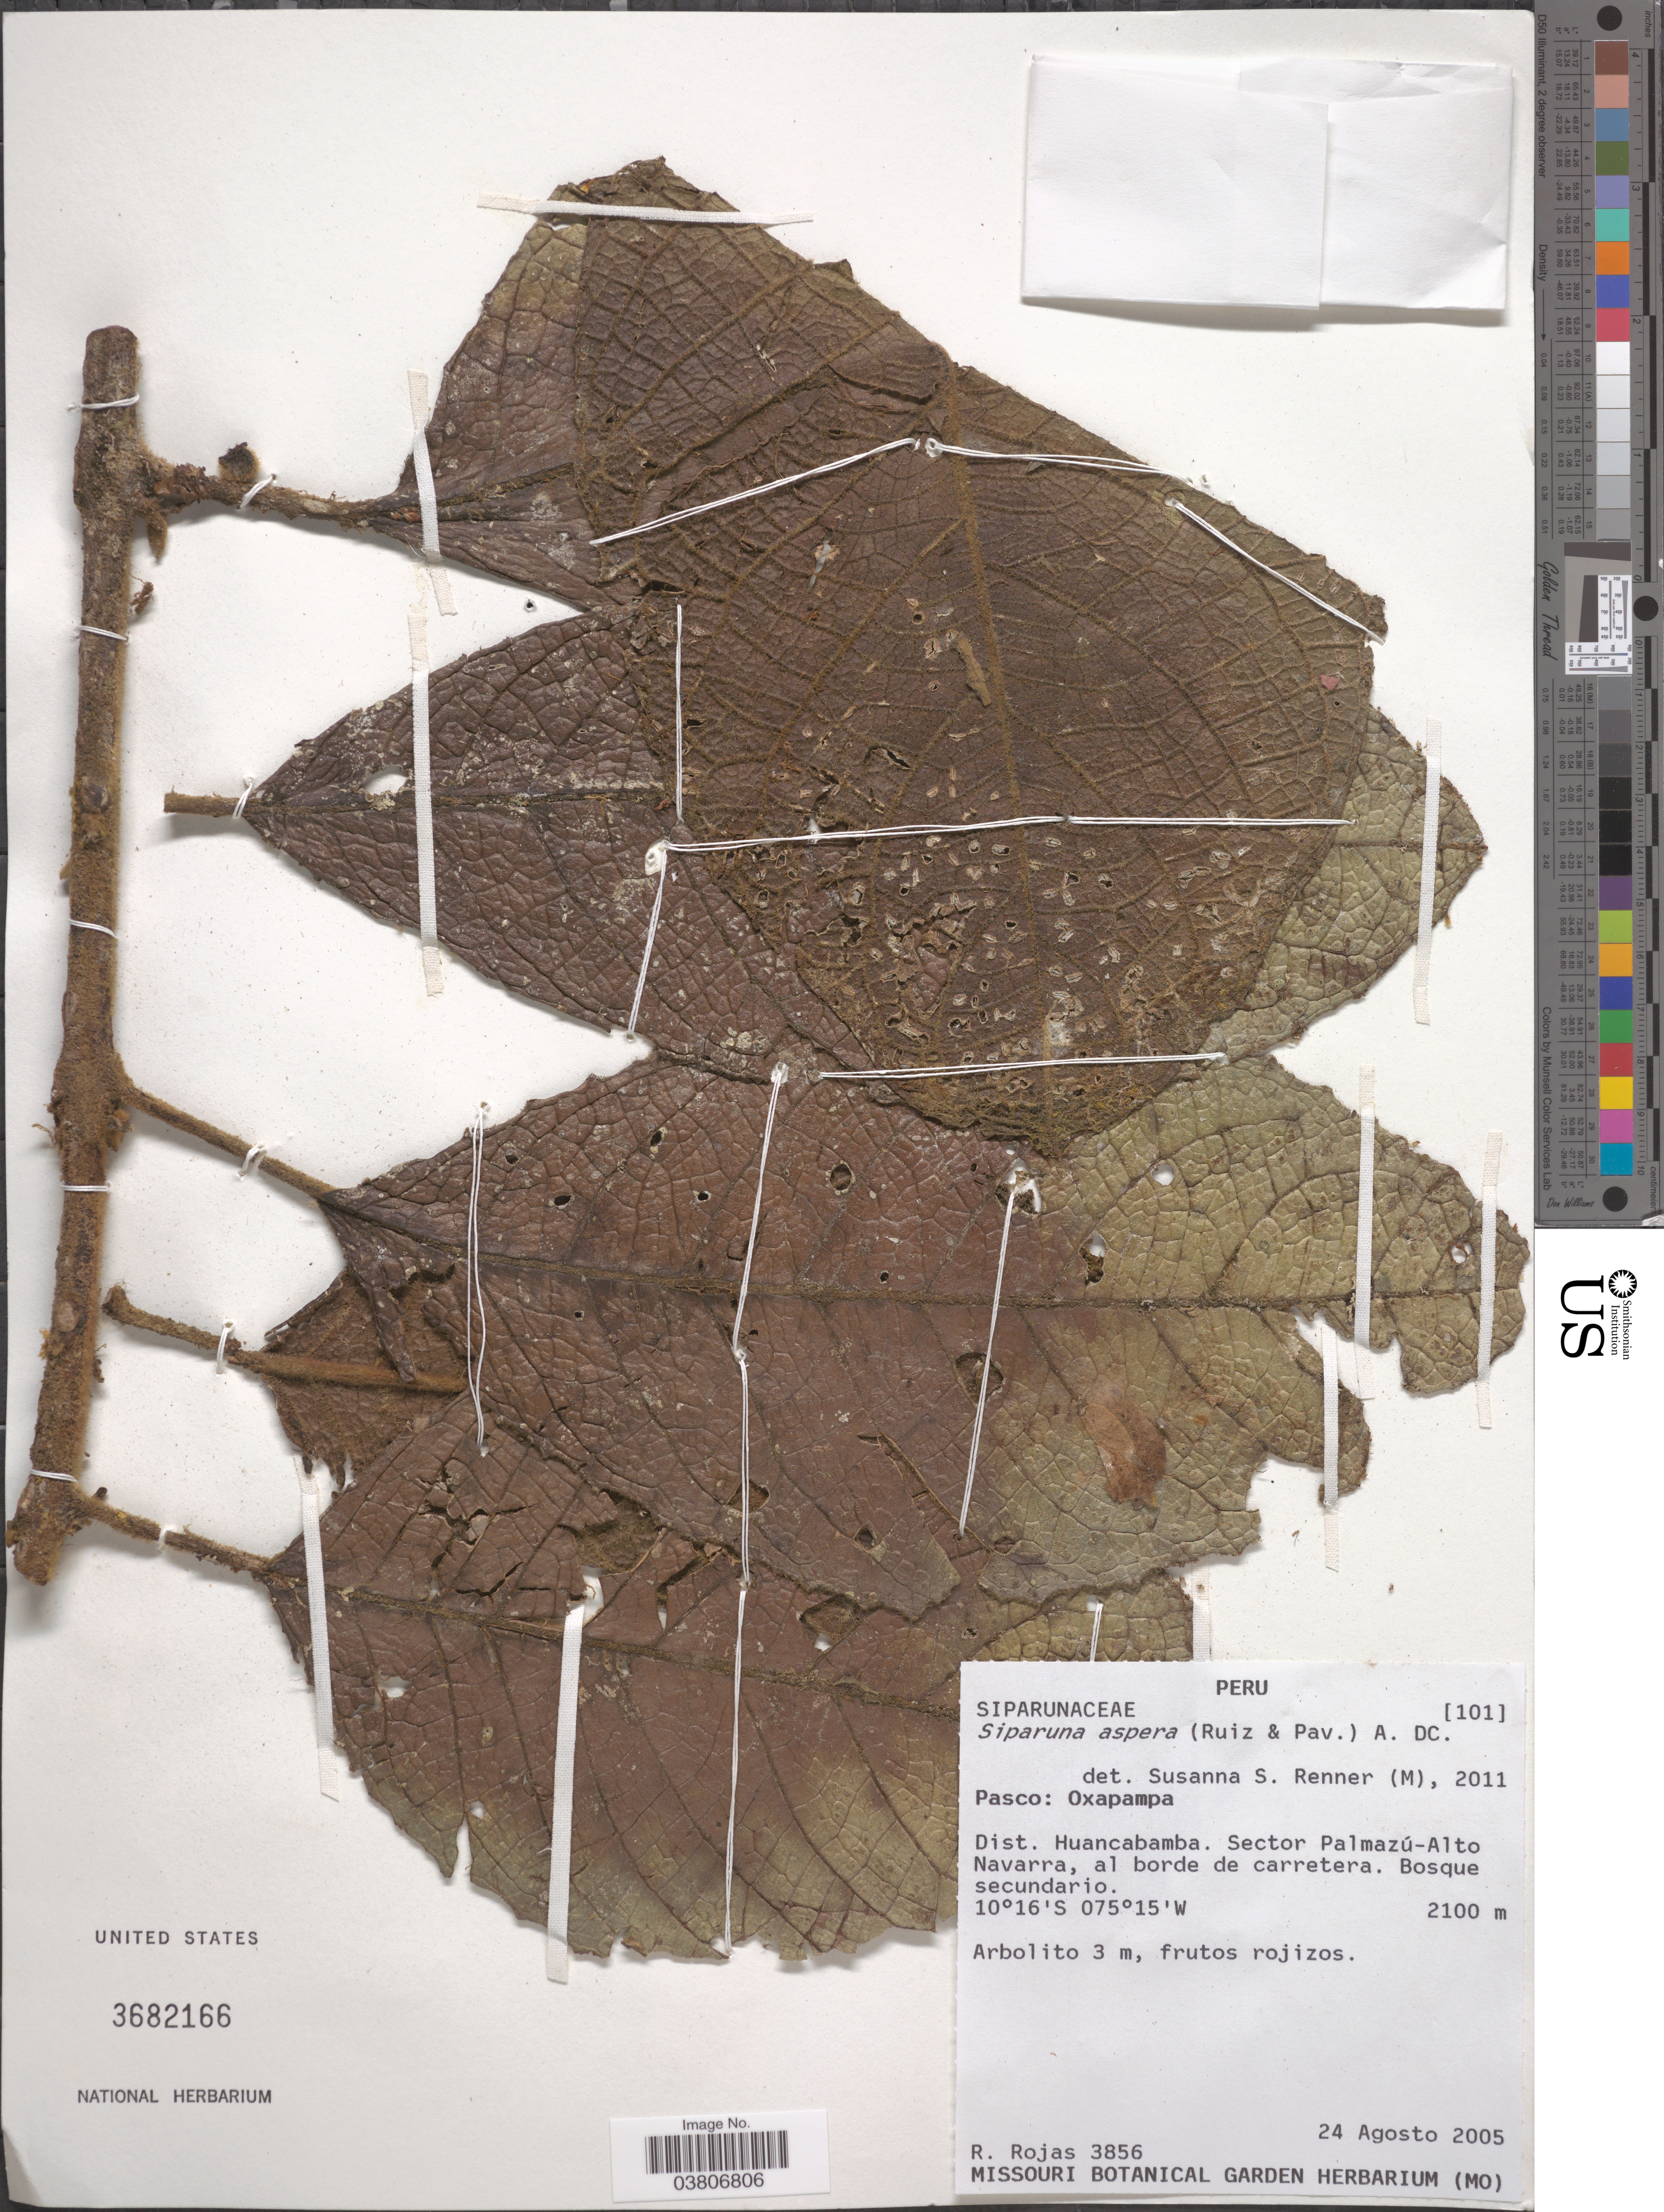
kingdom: Plantae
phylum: Tracheophyta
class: Magnoliopsida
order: Laurales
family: Siparunaceae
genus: Siparuna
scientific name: Siparuna aspera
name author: (Ruiz & Pav.) A. DC.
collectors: R. Rojas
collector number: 3856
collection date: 2005-08-24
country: Peru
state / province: Pasco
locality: Oxapampa. Dist. Huancabamba. Sector Palmazú-Alto Navarra, al borde de carretera.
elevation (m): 2100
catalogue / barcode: US 3682166